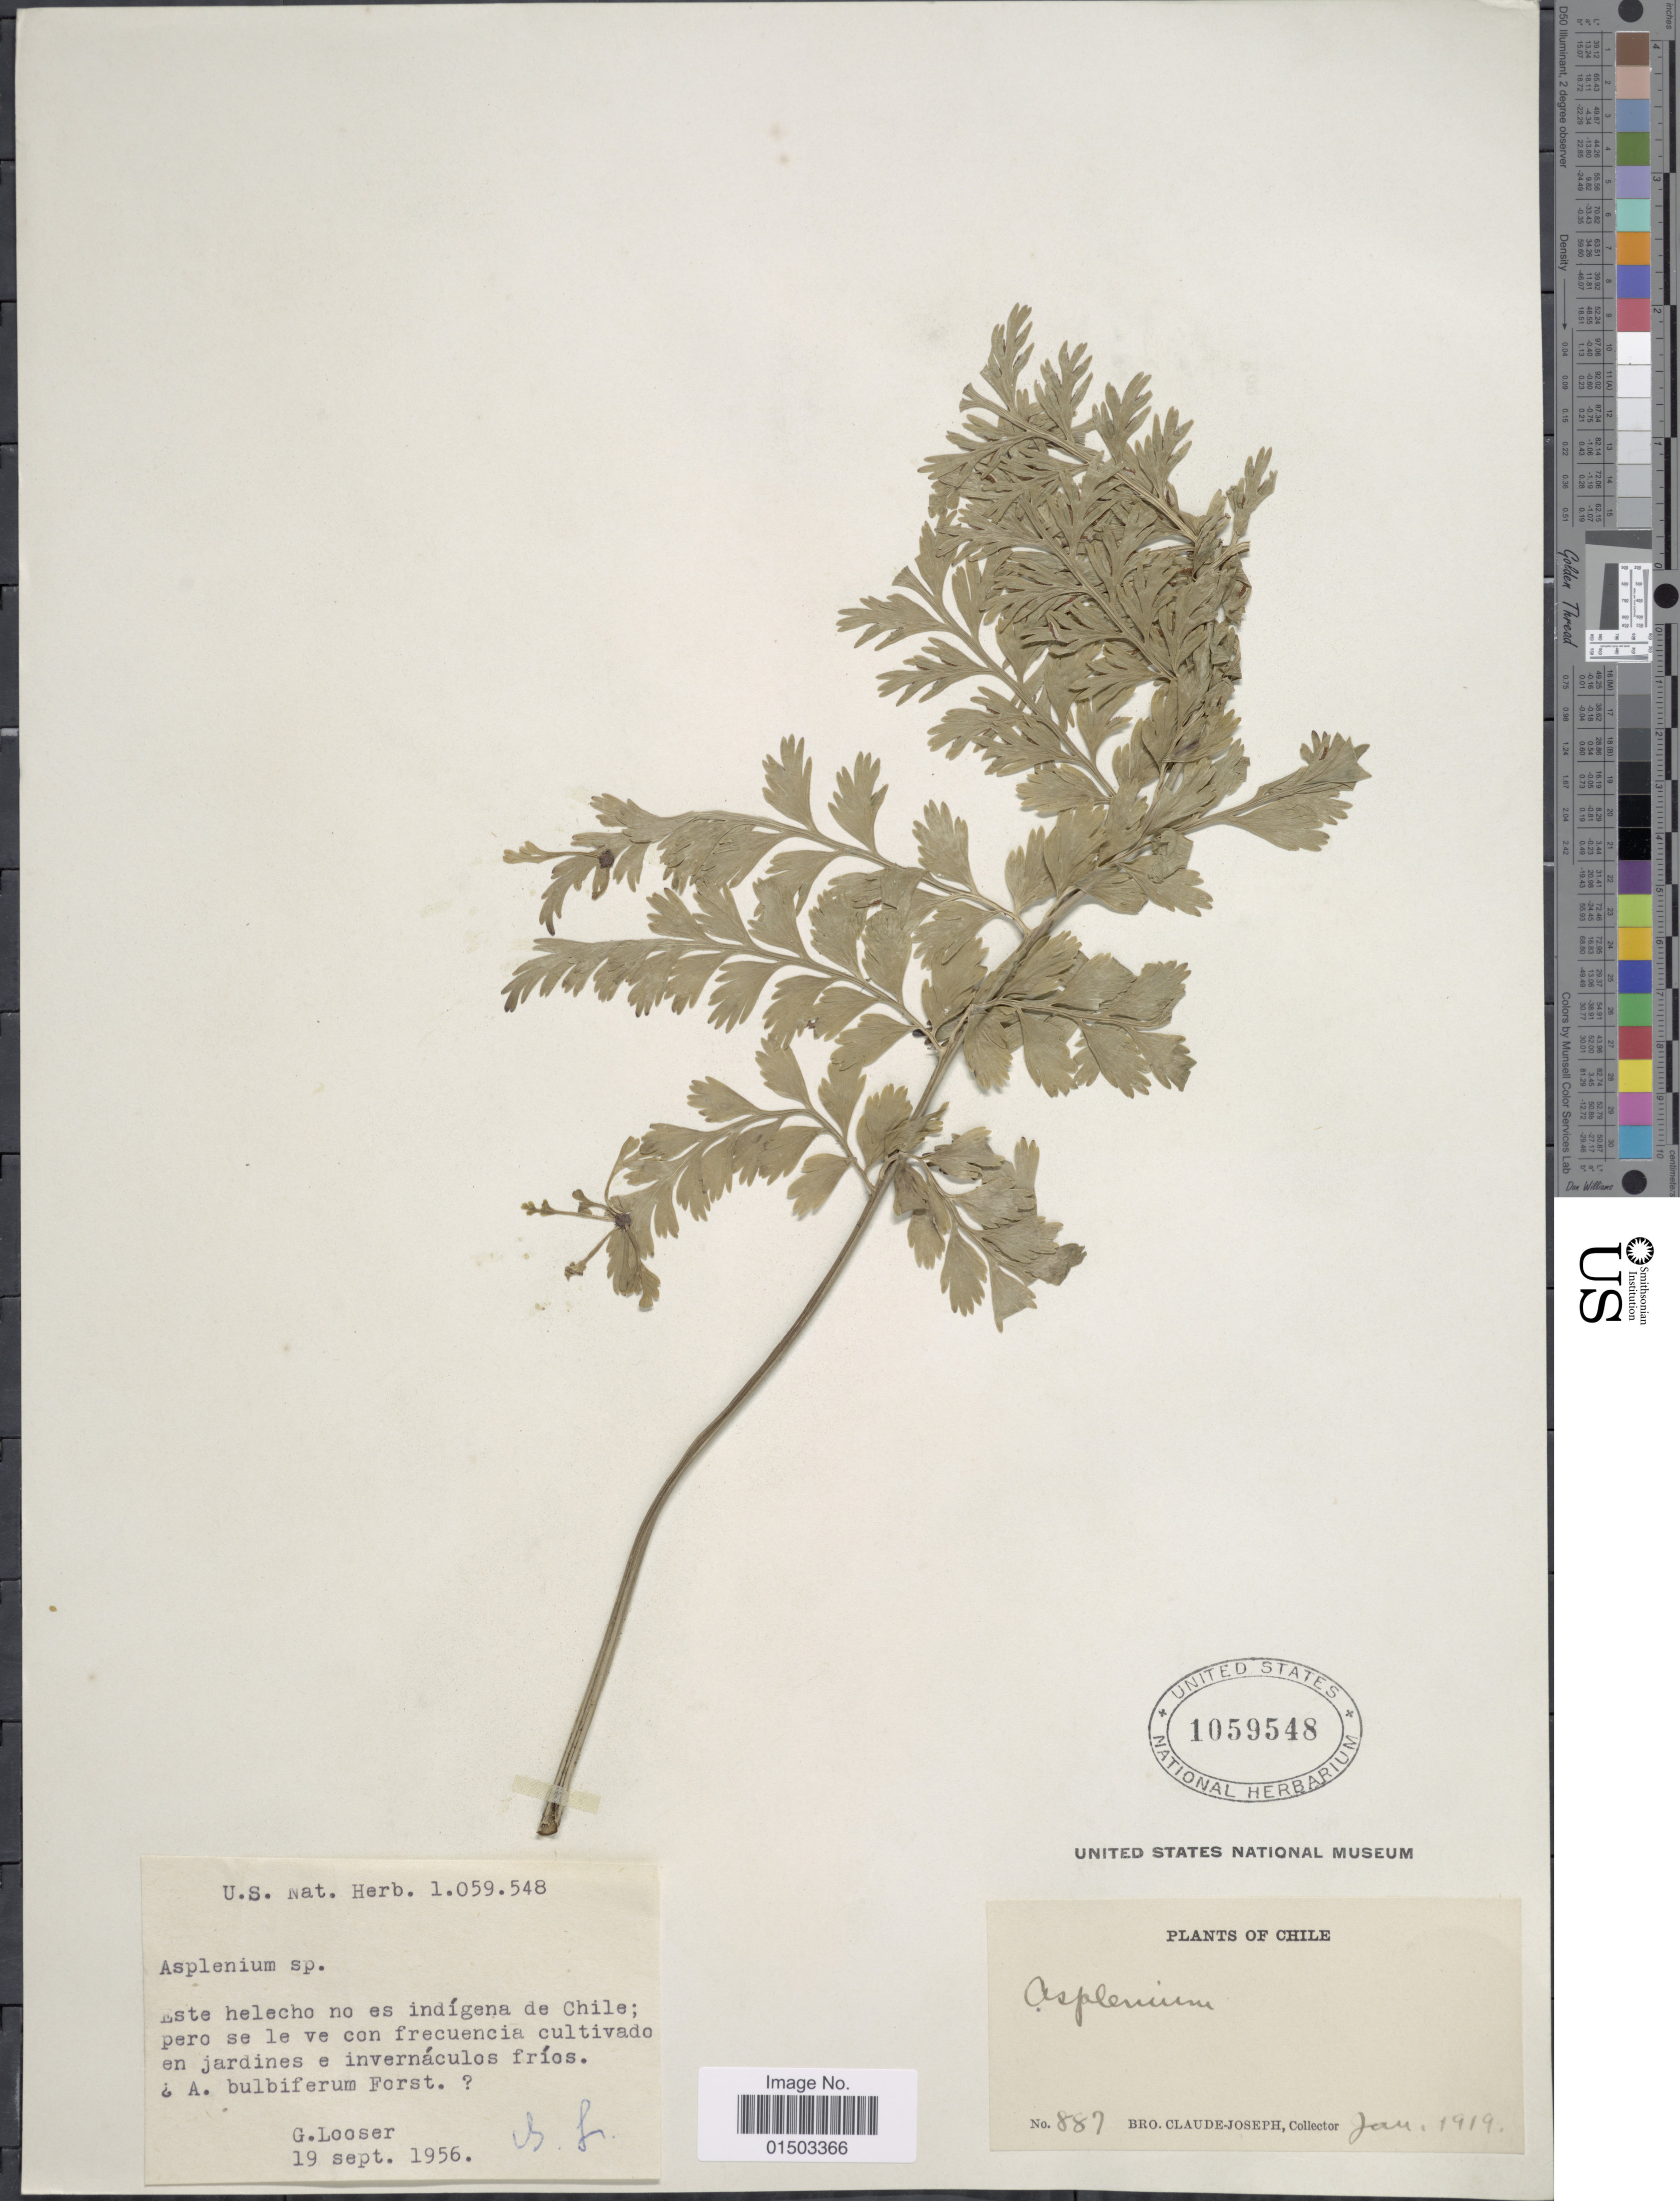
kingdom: Plantae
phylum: Tracheophyta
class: Polypodiopsida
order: Polypodiales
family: Aspleniaceae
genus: Asplenium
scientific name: Asplenium bulbiferum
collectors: Bro. Claude-Joseph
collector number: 887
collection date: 1919-01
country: Chile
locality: Chile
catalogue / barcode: US 1059548-2